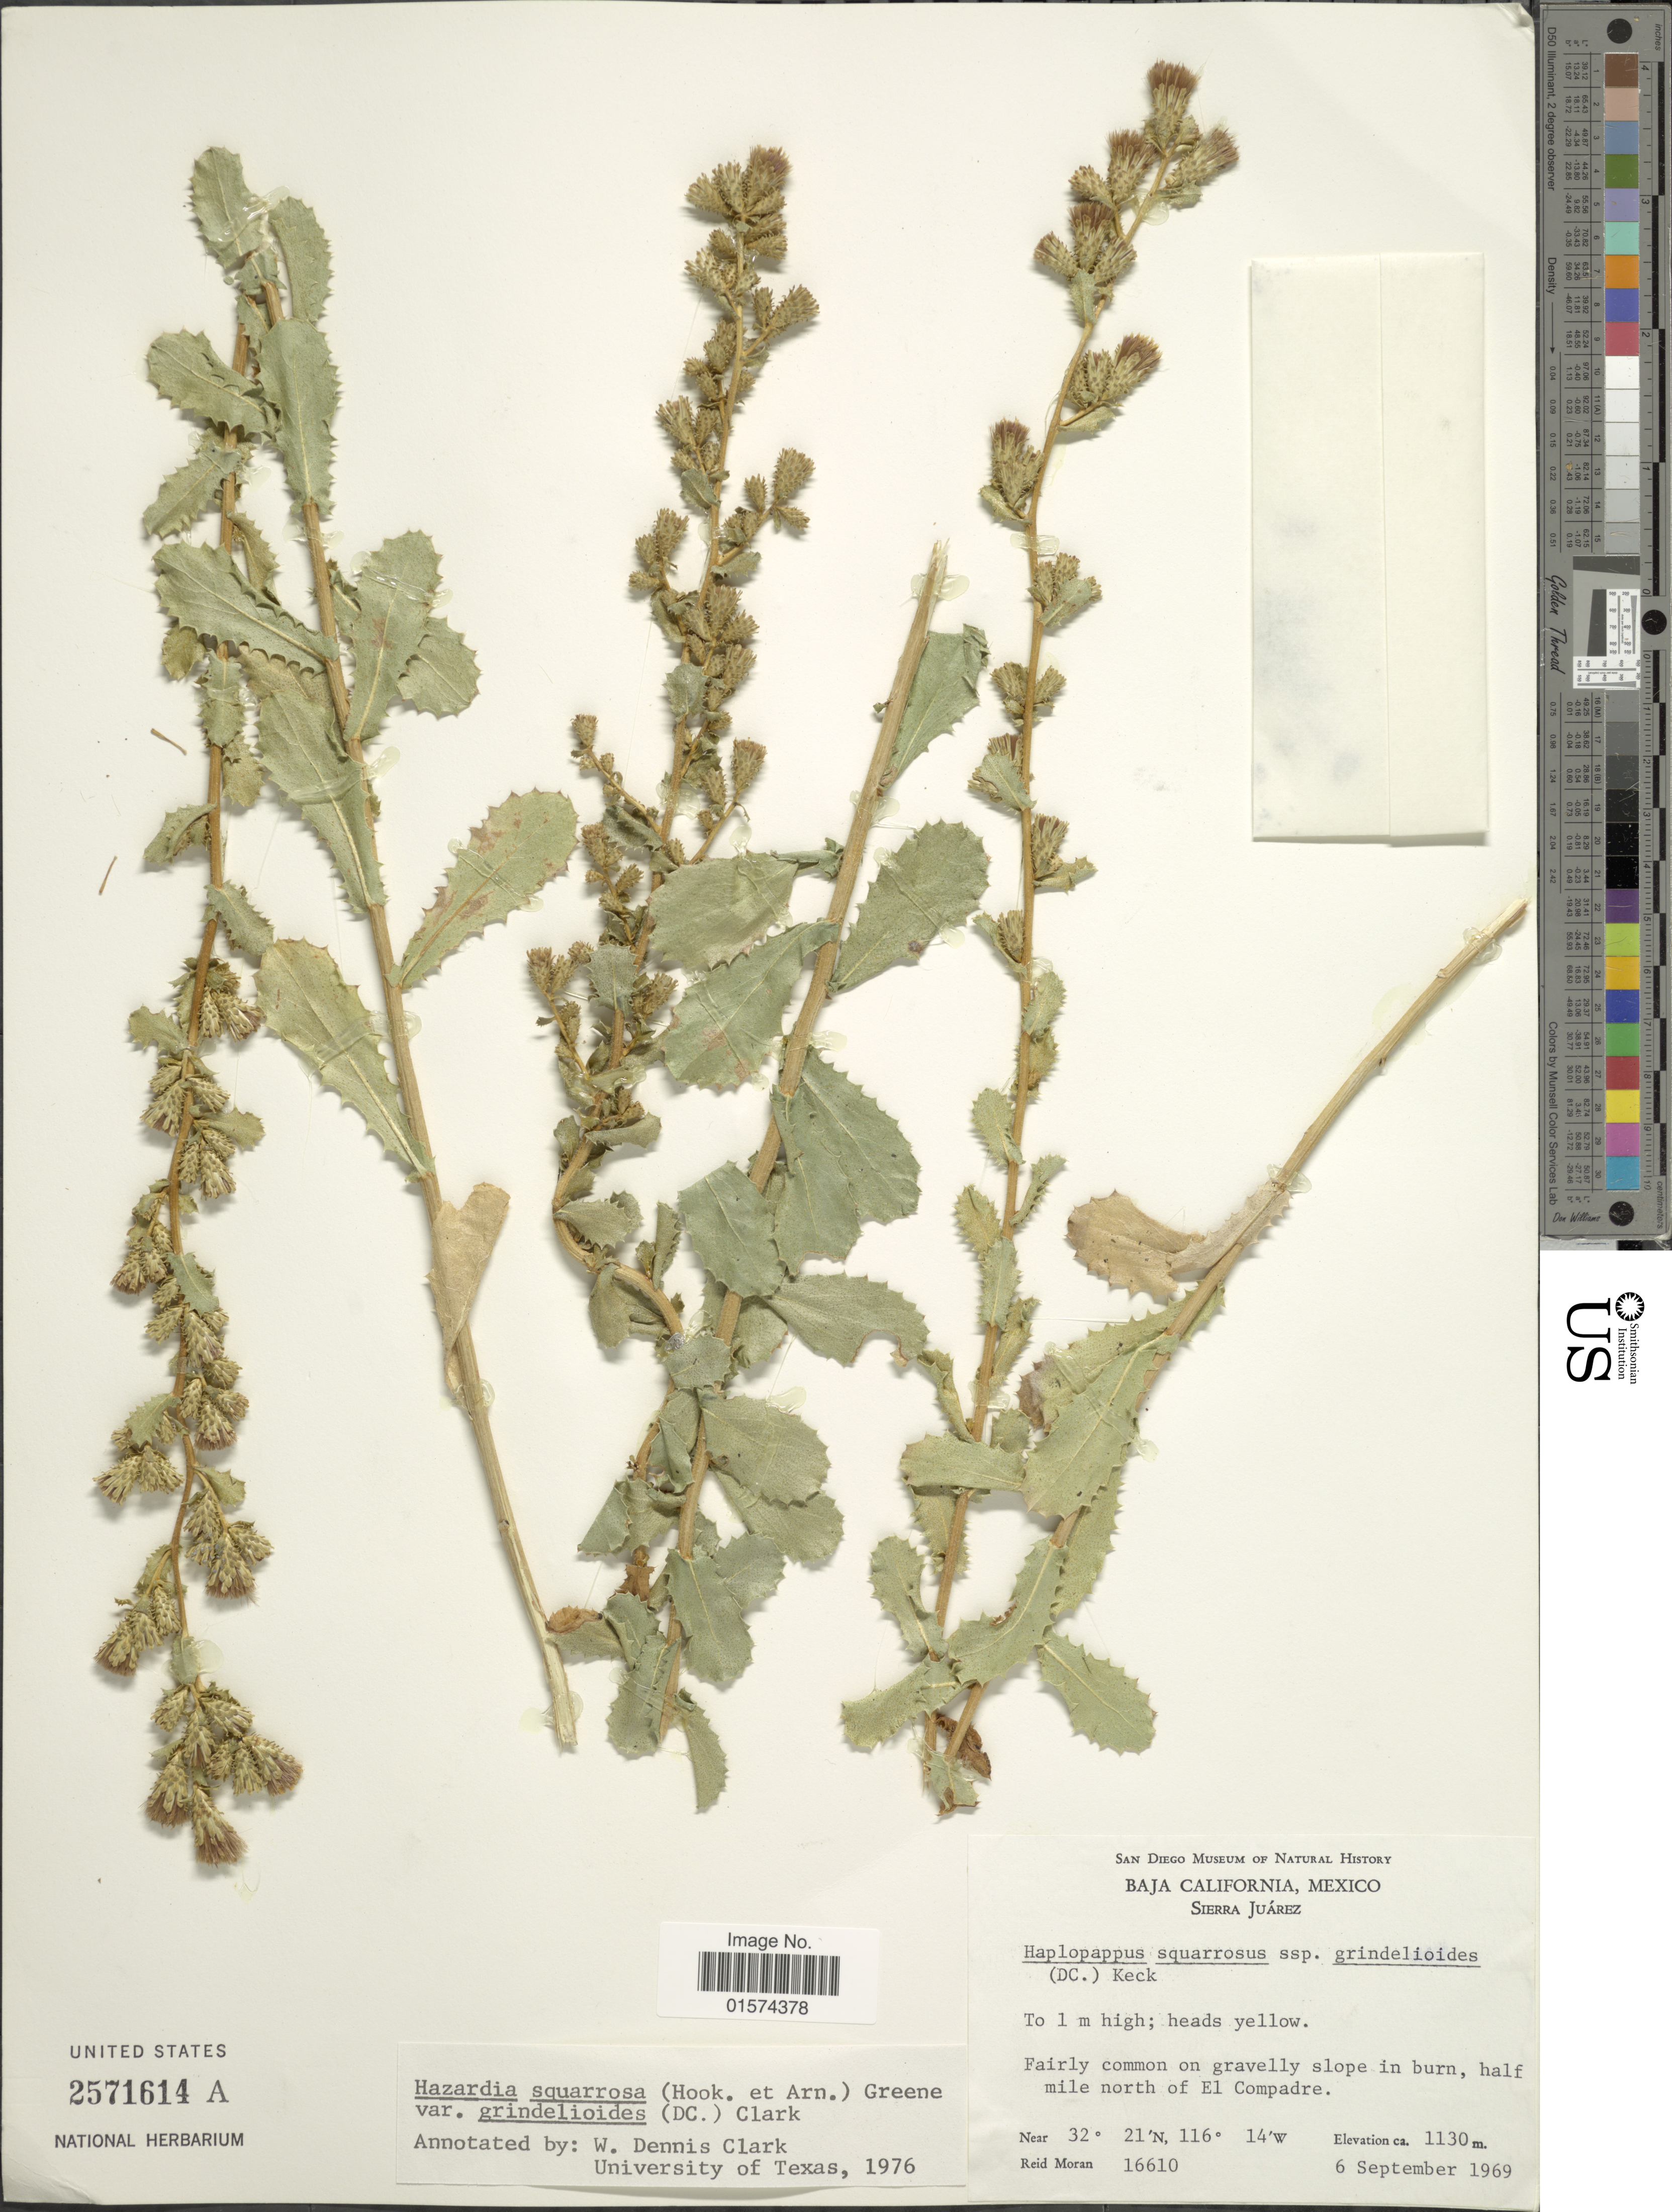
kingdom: Plantae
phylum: Tracheophyta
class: Magnoliopsida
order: Asterales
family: Asteraceae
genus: Hazardia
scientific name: Hazardia squarrosa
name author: (Hook. & Arn.) Greene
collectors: R. V. Moran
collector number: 16610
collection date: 1969-09-06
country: Mexico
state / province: Baja California Sur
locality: Sierra Juárez, Fairly common on gravelly slope in burn, half mile north of El Compadre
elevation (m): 1130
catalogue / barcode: US 2571614A